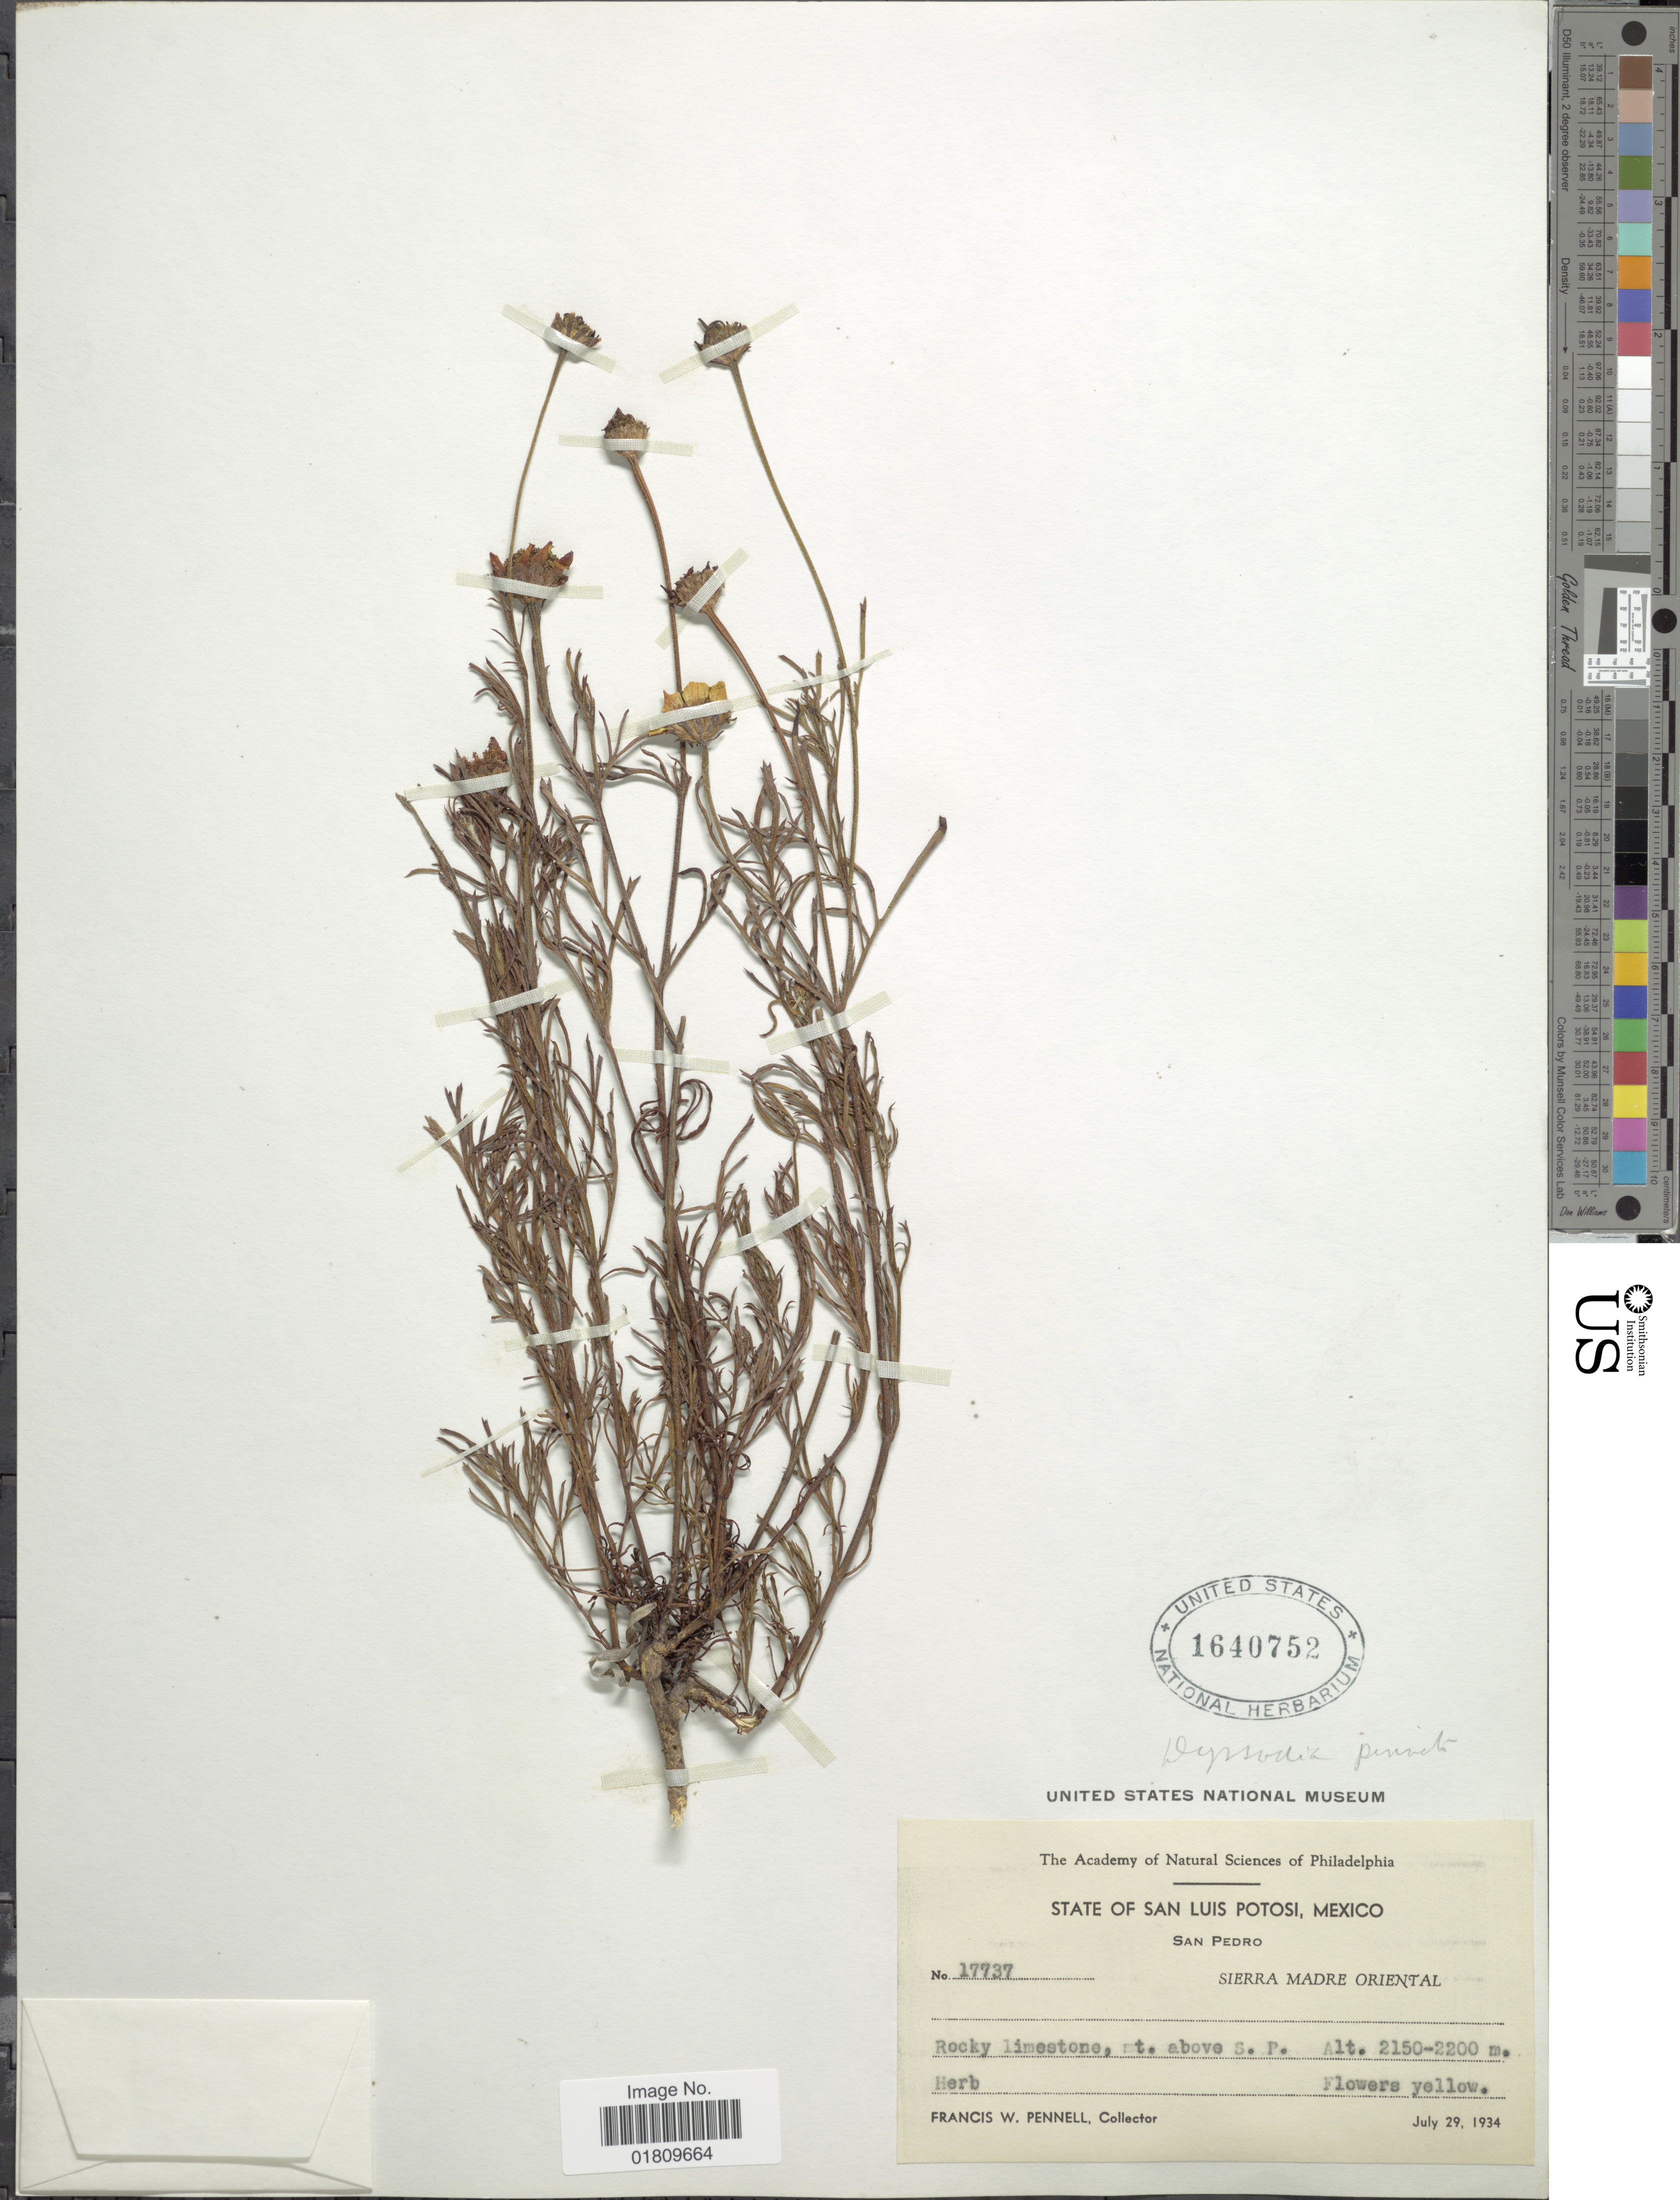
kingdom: Plantae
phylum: Tracheophyta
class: Magnoliopsida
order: Asterales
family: Asteraceae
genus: Dyssodia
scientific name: Dyssodia pinnata var. glabrescens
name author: Strother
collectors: F. W. Pennell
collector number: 17737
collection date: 1934-07-29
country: Mexico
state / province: San Luis Potosí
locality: San Pedro, Sierra Madre Oriental, rocky limestone, mt. above S.P.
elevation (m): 2150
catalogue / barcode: US 1640752